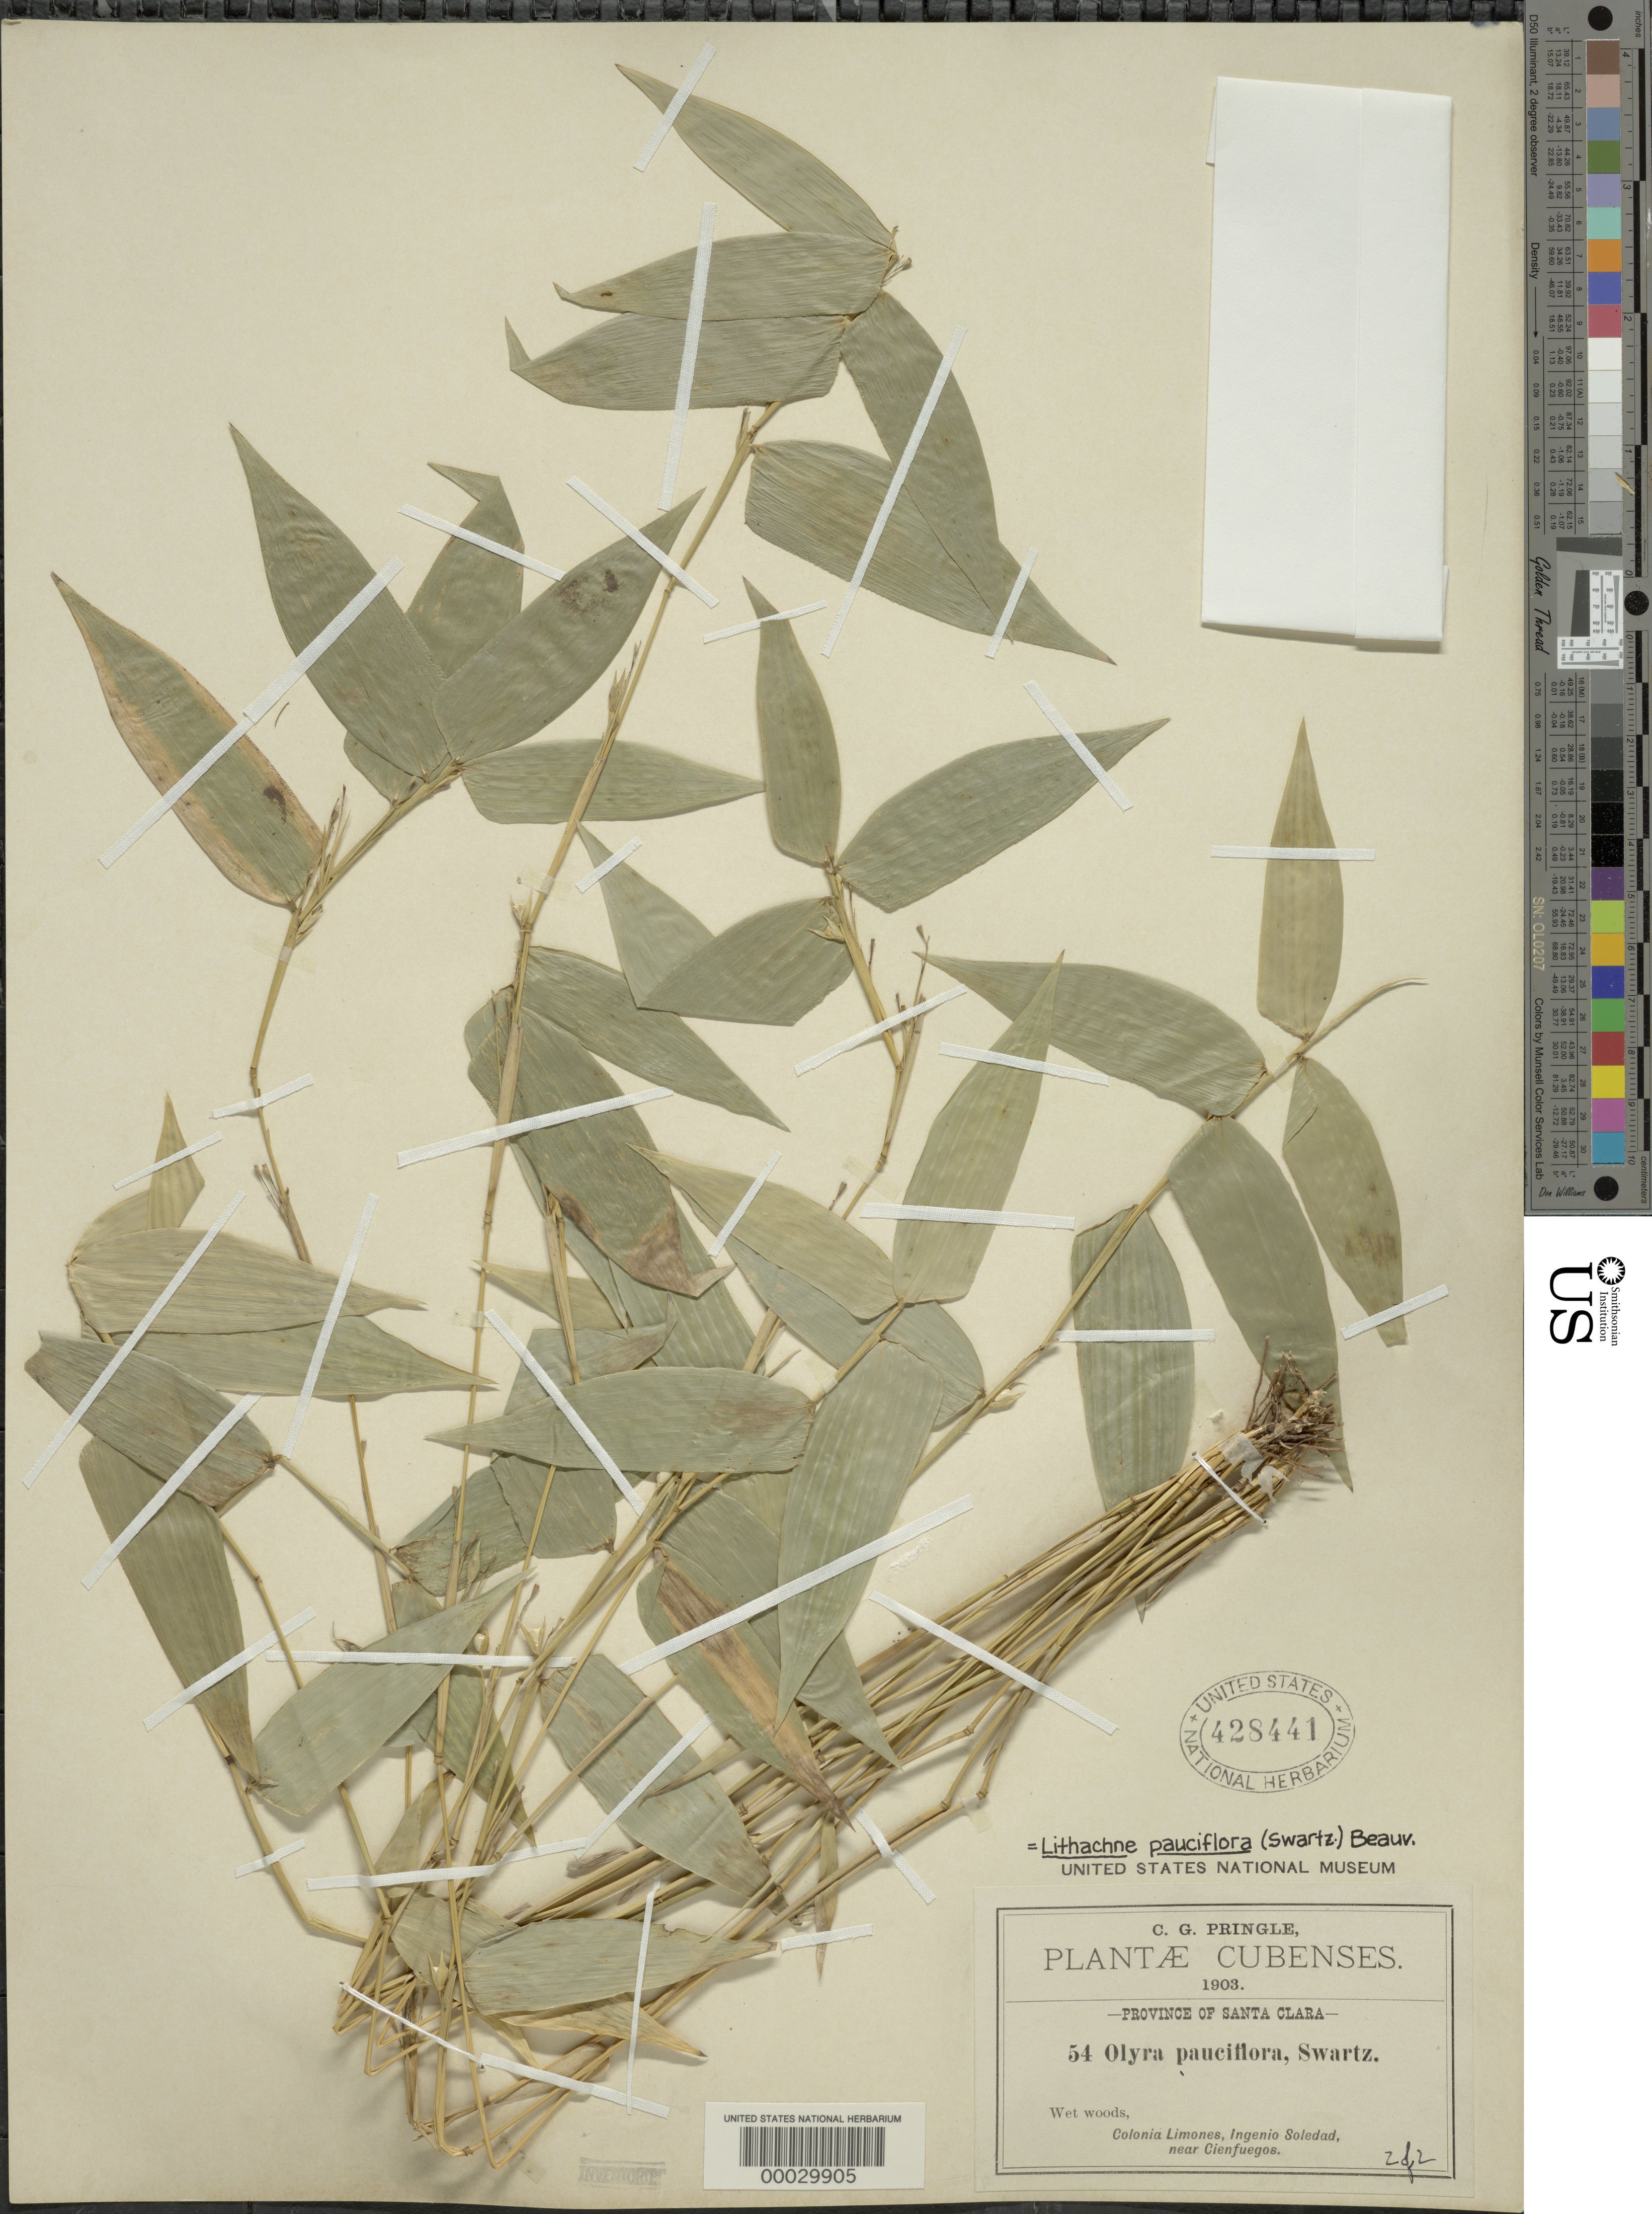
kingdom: Plantae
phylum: Tracheophyta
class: Liliopsida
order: Poales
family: Poaceae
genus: Lithachne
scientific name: Lithachne pauciflora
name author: (Sw.) P. Beauv.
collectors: C. G. Pringle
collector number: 54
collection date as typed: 1903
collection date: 1903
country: Cuba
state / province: Las Villas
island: Greater Antilles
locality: Colonia limones, ingenio soledad, cienfuegos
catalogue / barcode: US 428441